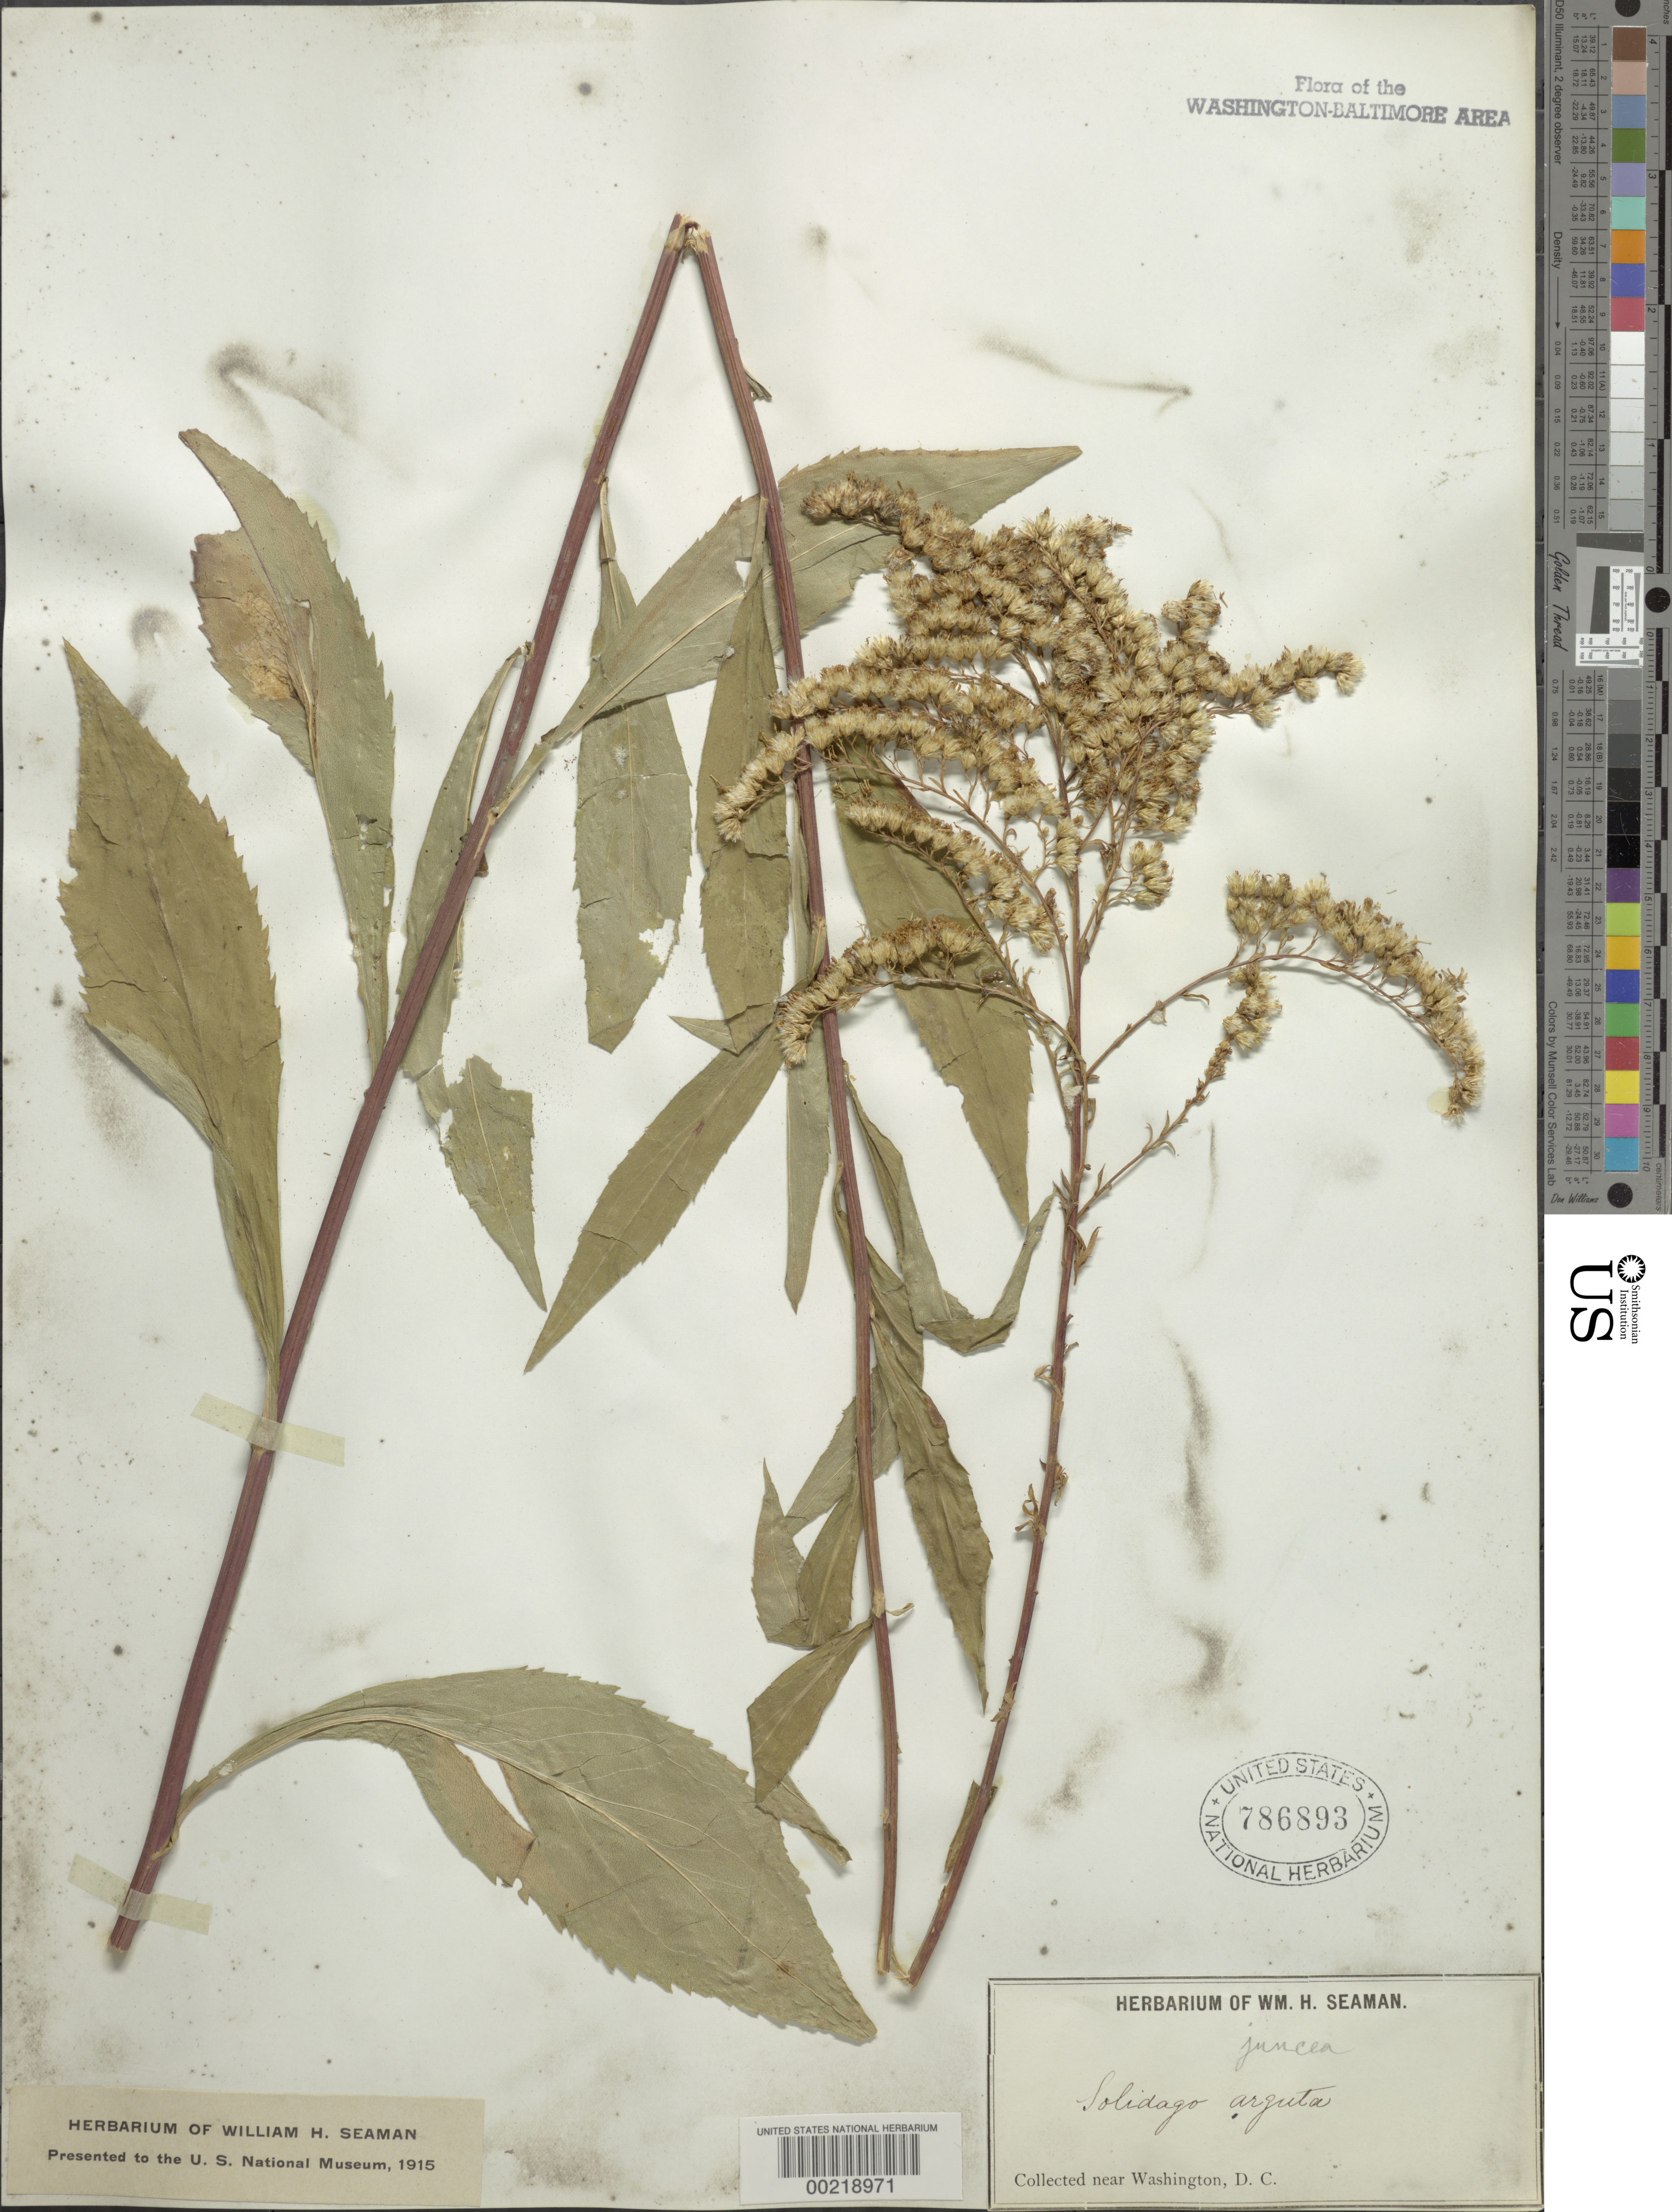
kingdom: Plantae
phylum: Tracheophyta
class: Magnoliopsida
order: Asterales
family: Asteraceae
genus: Solidago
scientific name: Solidago juncea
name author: Aiton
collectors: W. Seaman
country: United States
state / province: District of Columbia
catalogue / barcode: US 786893